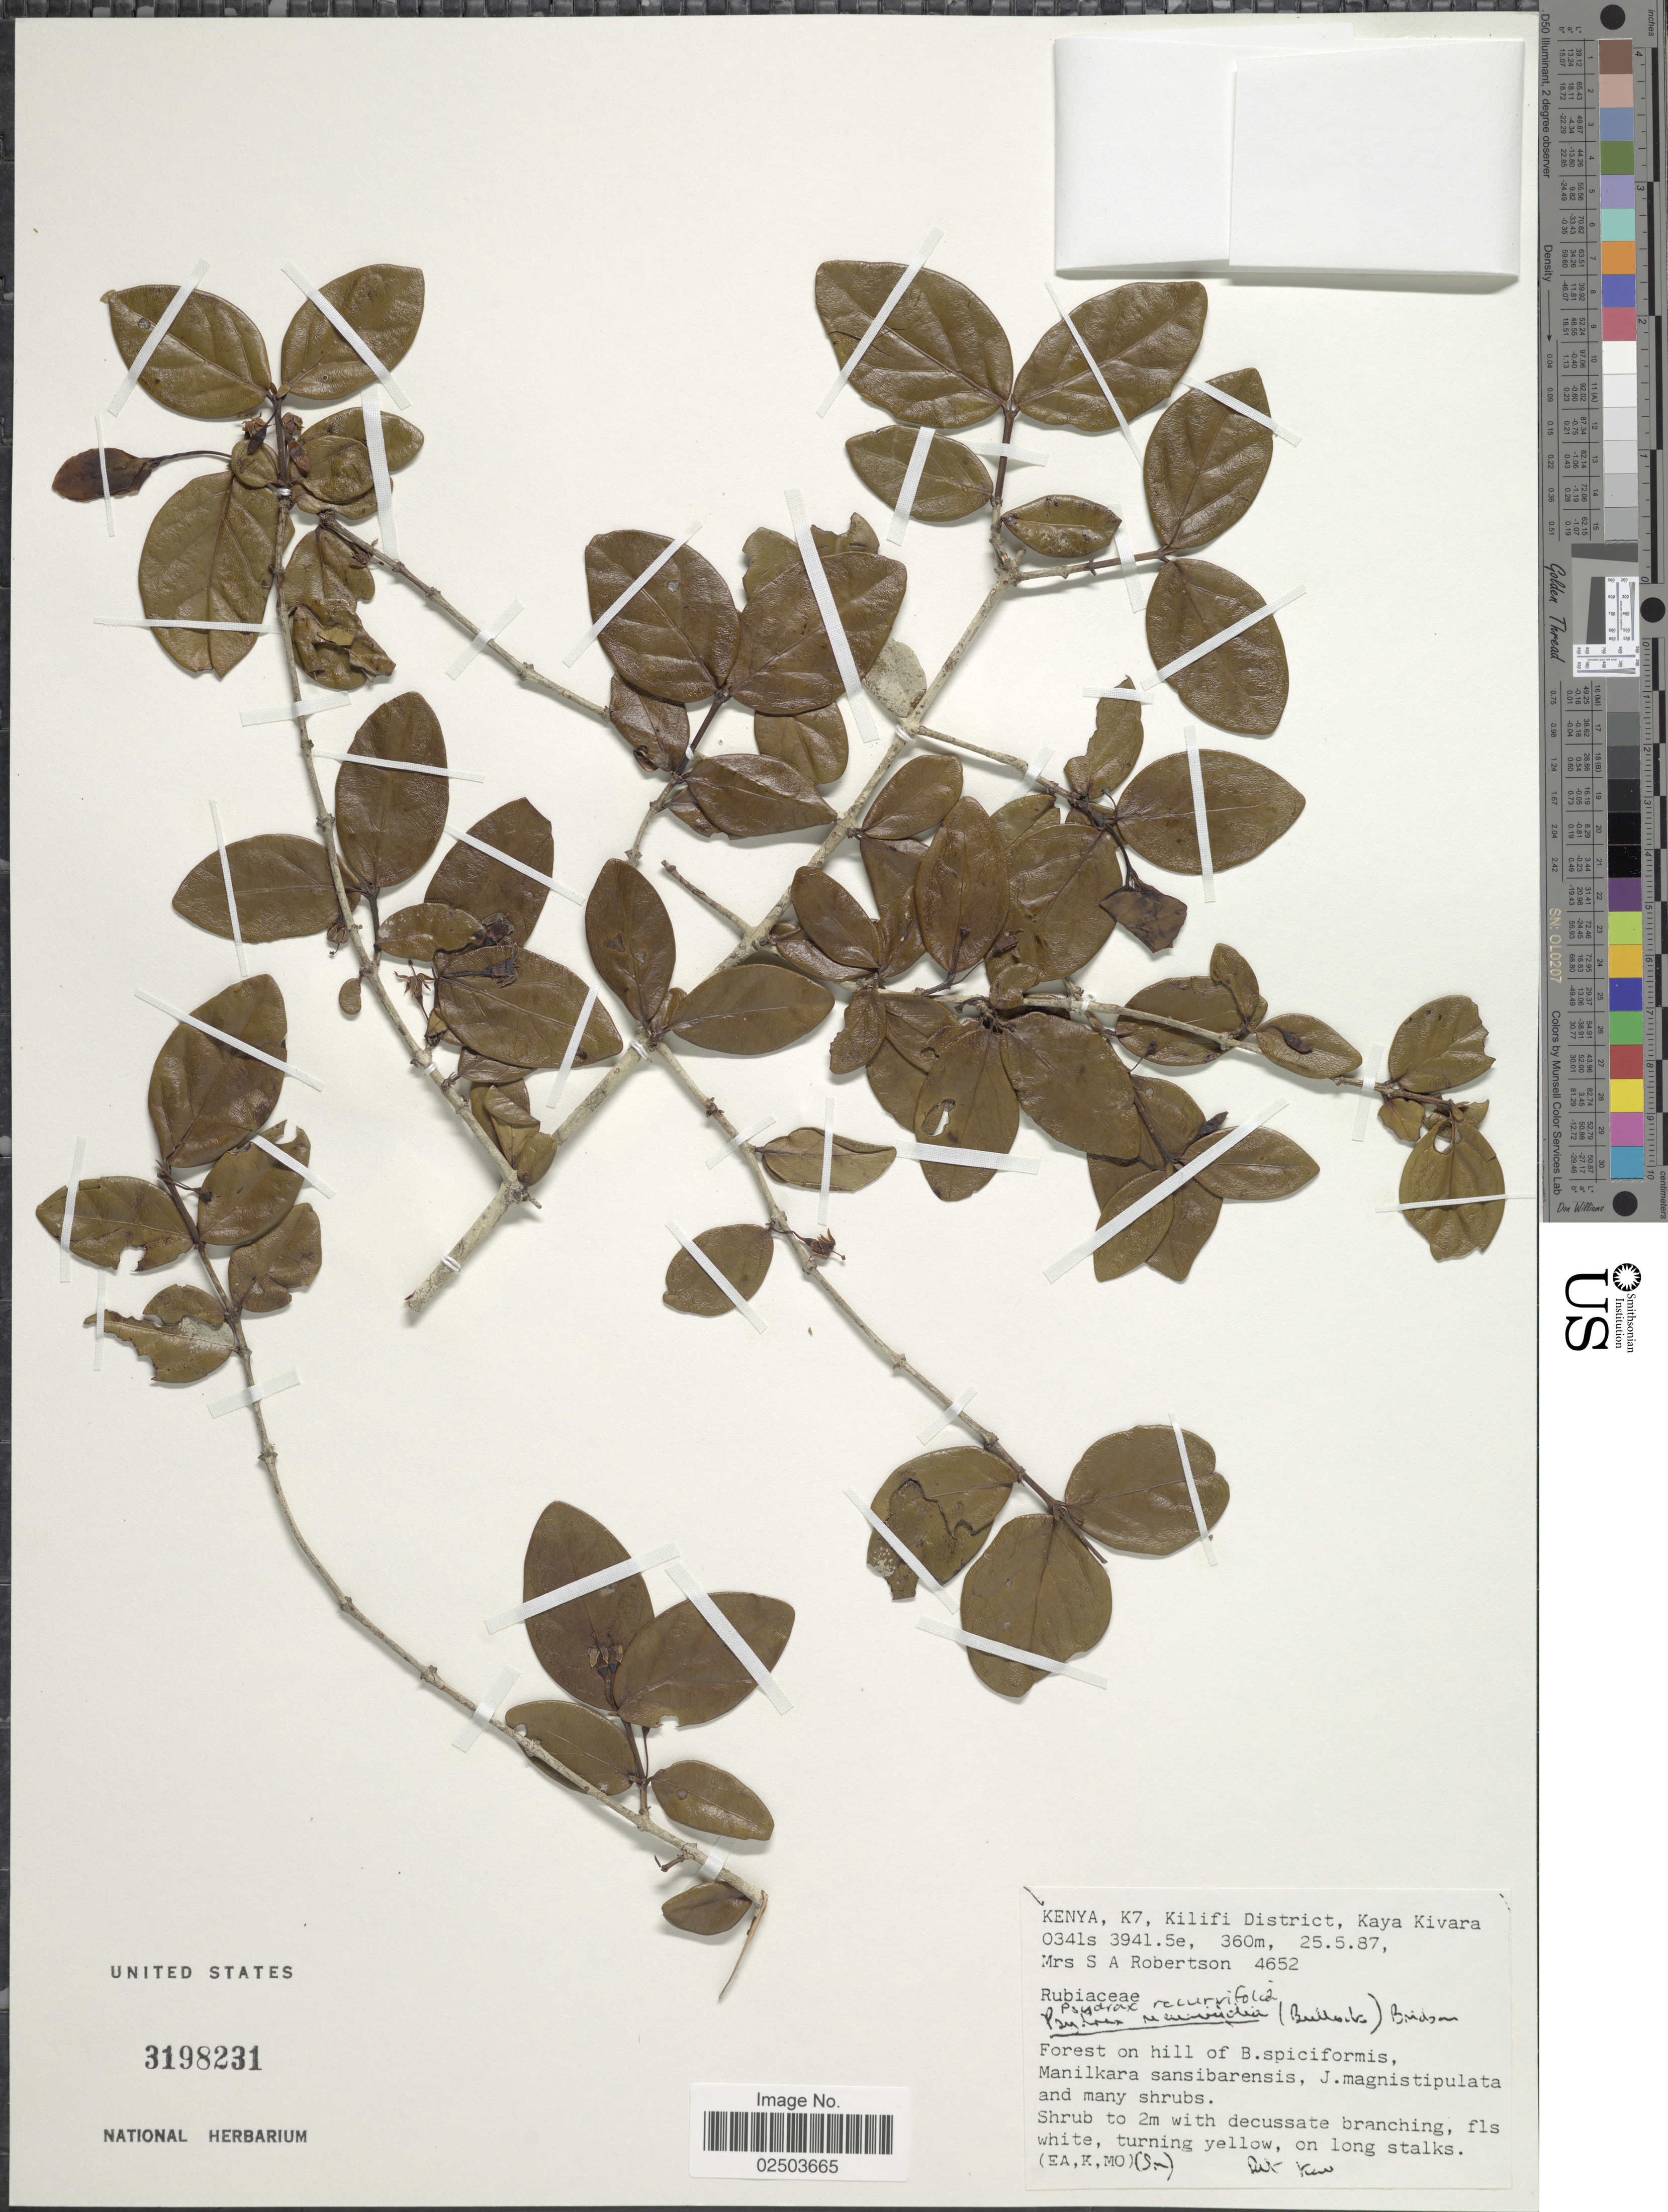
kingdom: Plantae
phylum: Tracheophyta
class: Magnoliopsida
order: Gentianales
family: Rubiaceae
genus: Psydrax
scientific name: Psydrax recurvifolia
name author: (Bullock) Bridson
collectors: Mrs. S. A. Robertson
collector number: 4652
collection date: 1987-05-25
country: Kenya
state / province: Kilifi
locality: K7, Kilifi District, Kaya Kivara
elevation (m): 360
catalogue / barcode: US 3198231